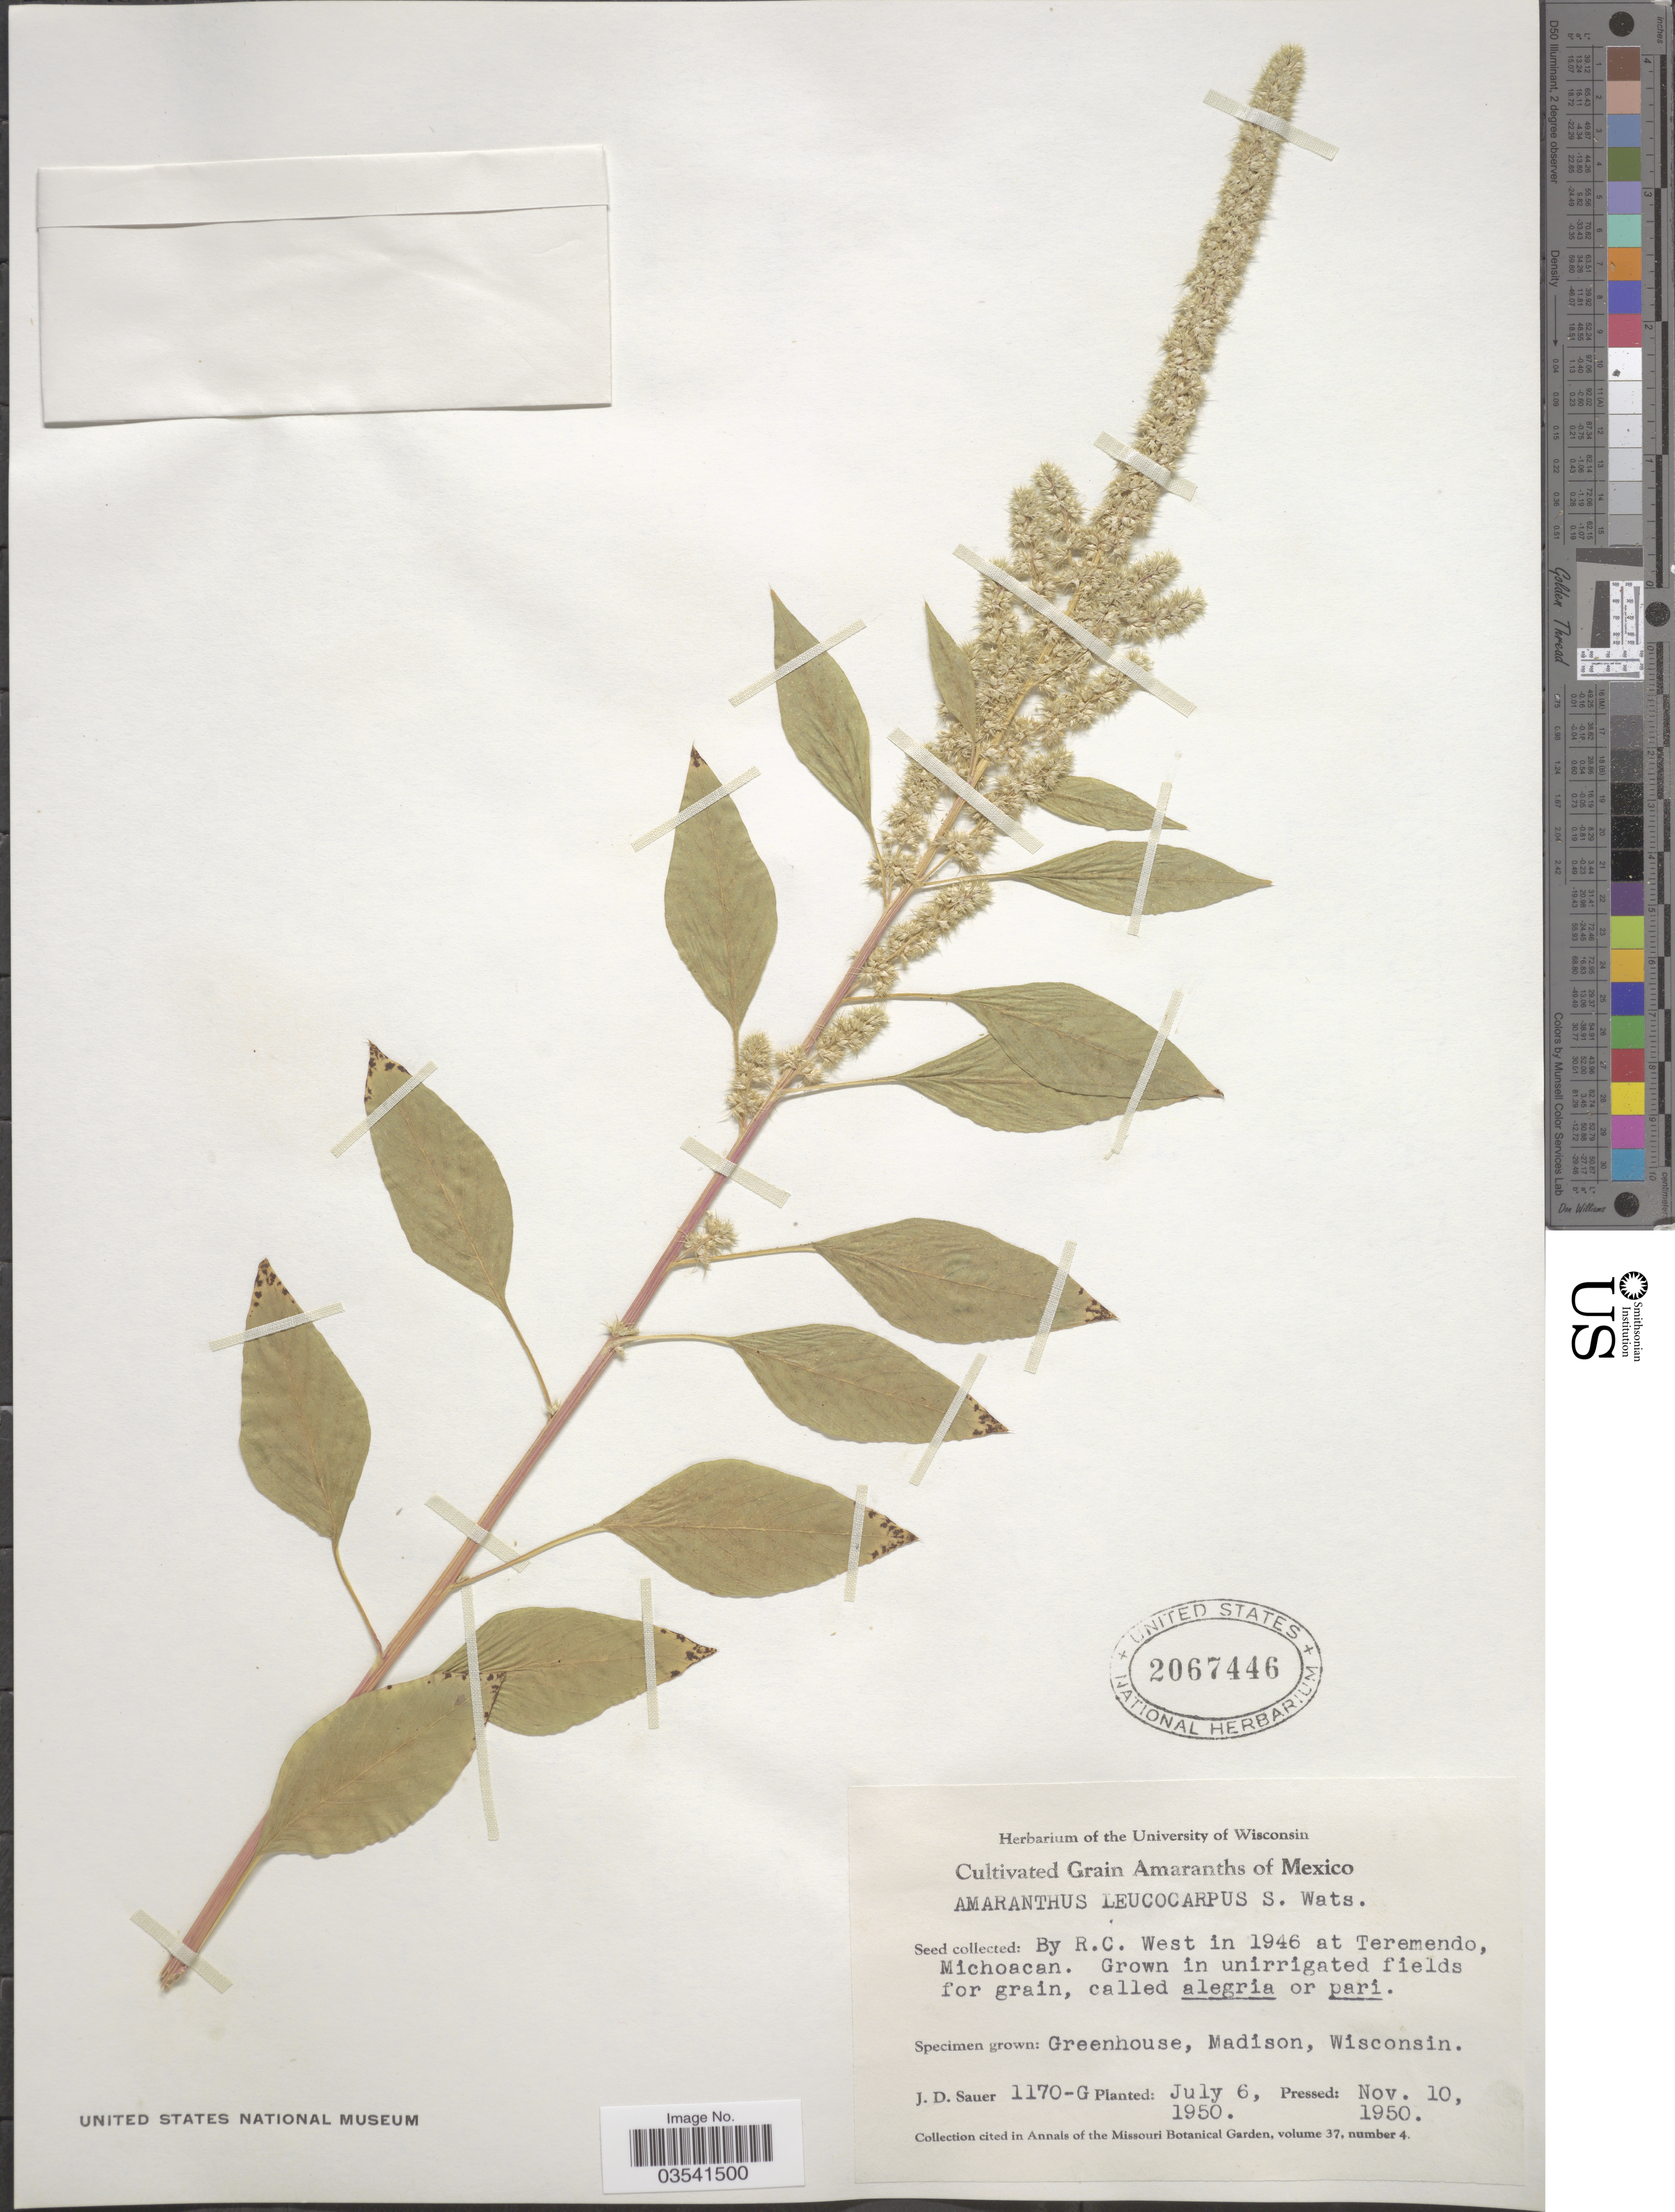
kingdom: Plantae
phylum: Tracheophyta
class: Magnoliopsida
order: Caryophyllales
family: Amaranthaceae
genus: Amaranthus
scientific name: Amaranthus leucocarpus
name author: S. Watson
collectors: J. D. Sauer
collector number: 1170-G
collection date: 1950-07-06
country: United States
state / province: Wisconsin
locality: Greenhouse, Madison.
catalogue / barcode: US 2067446